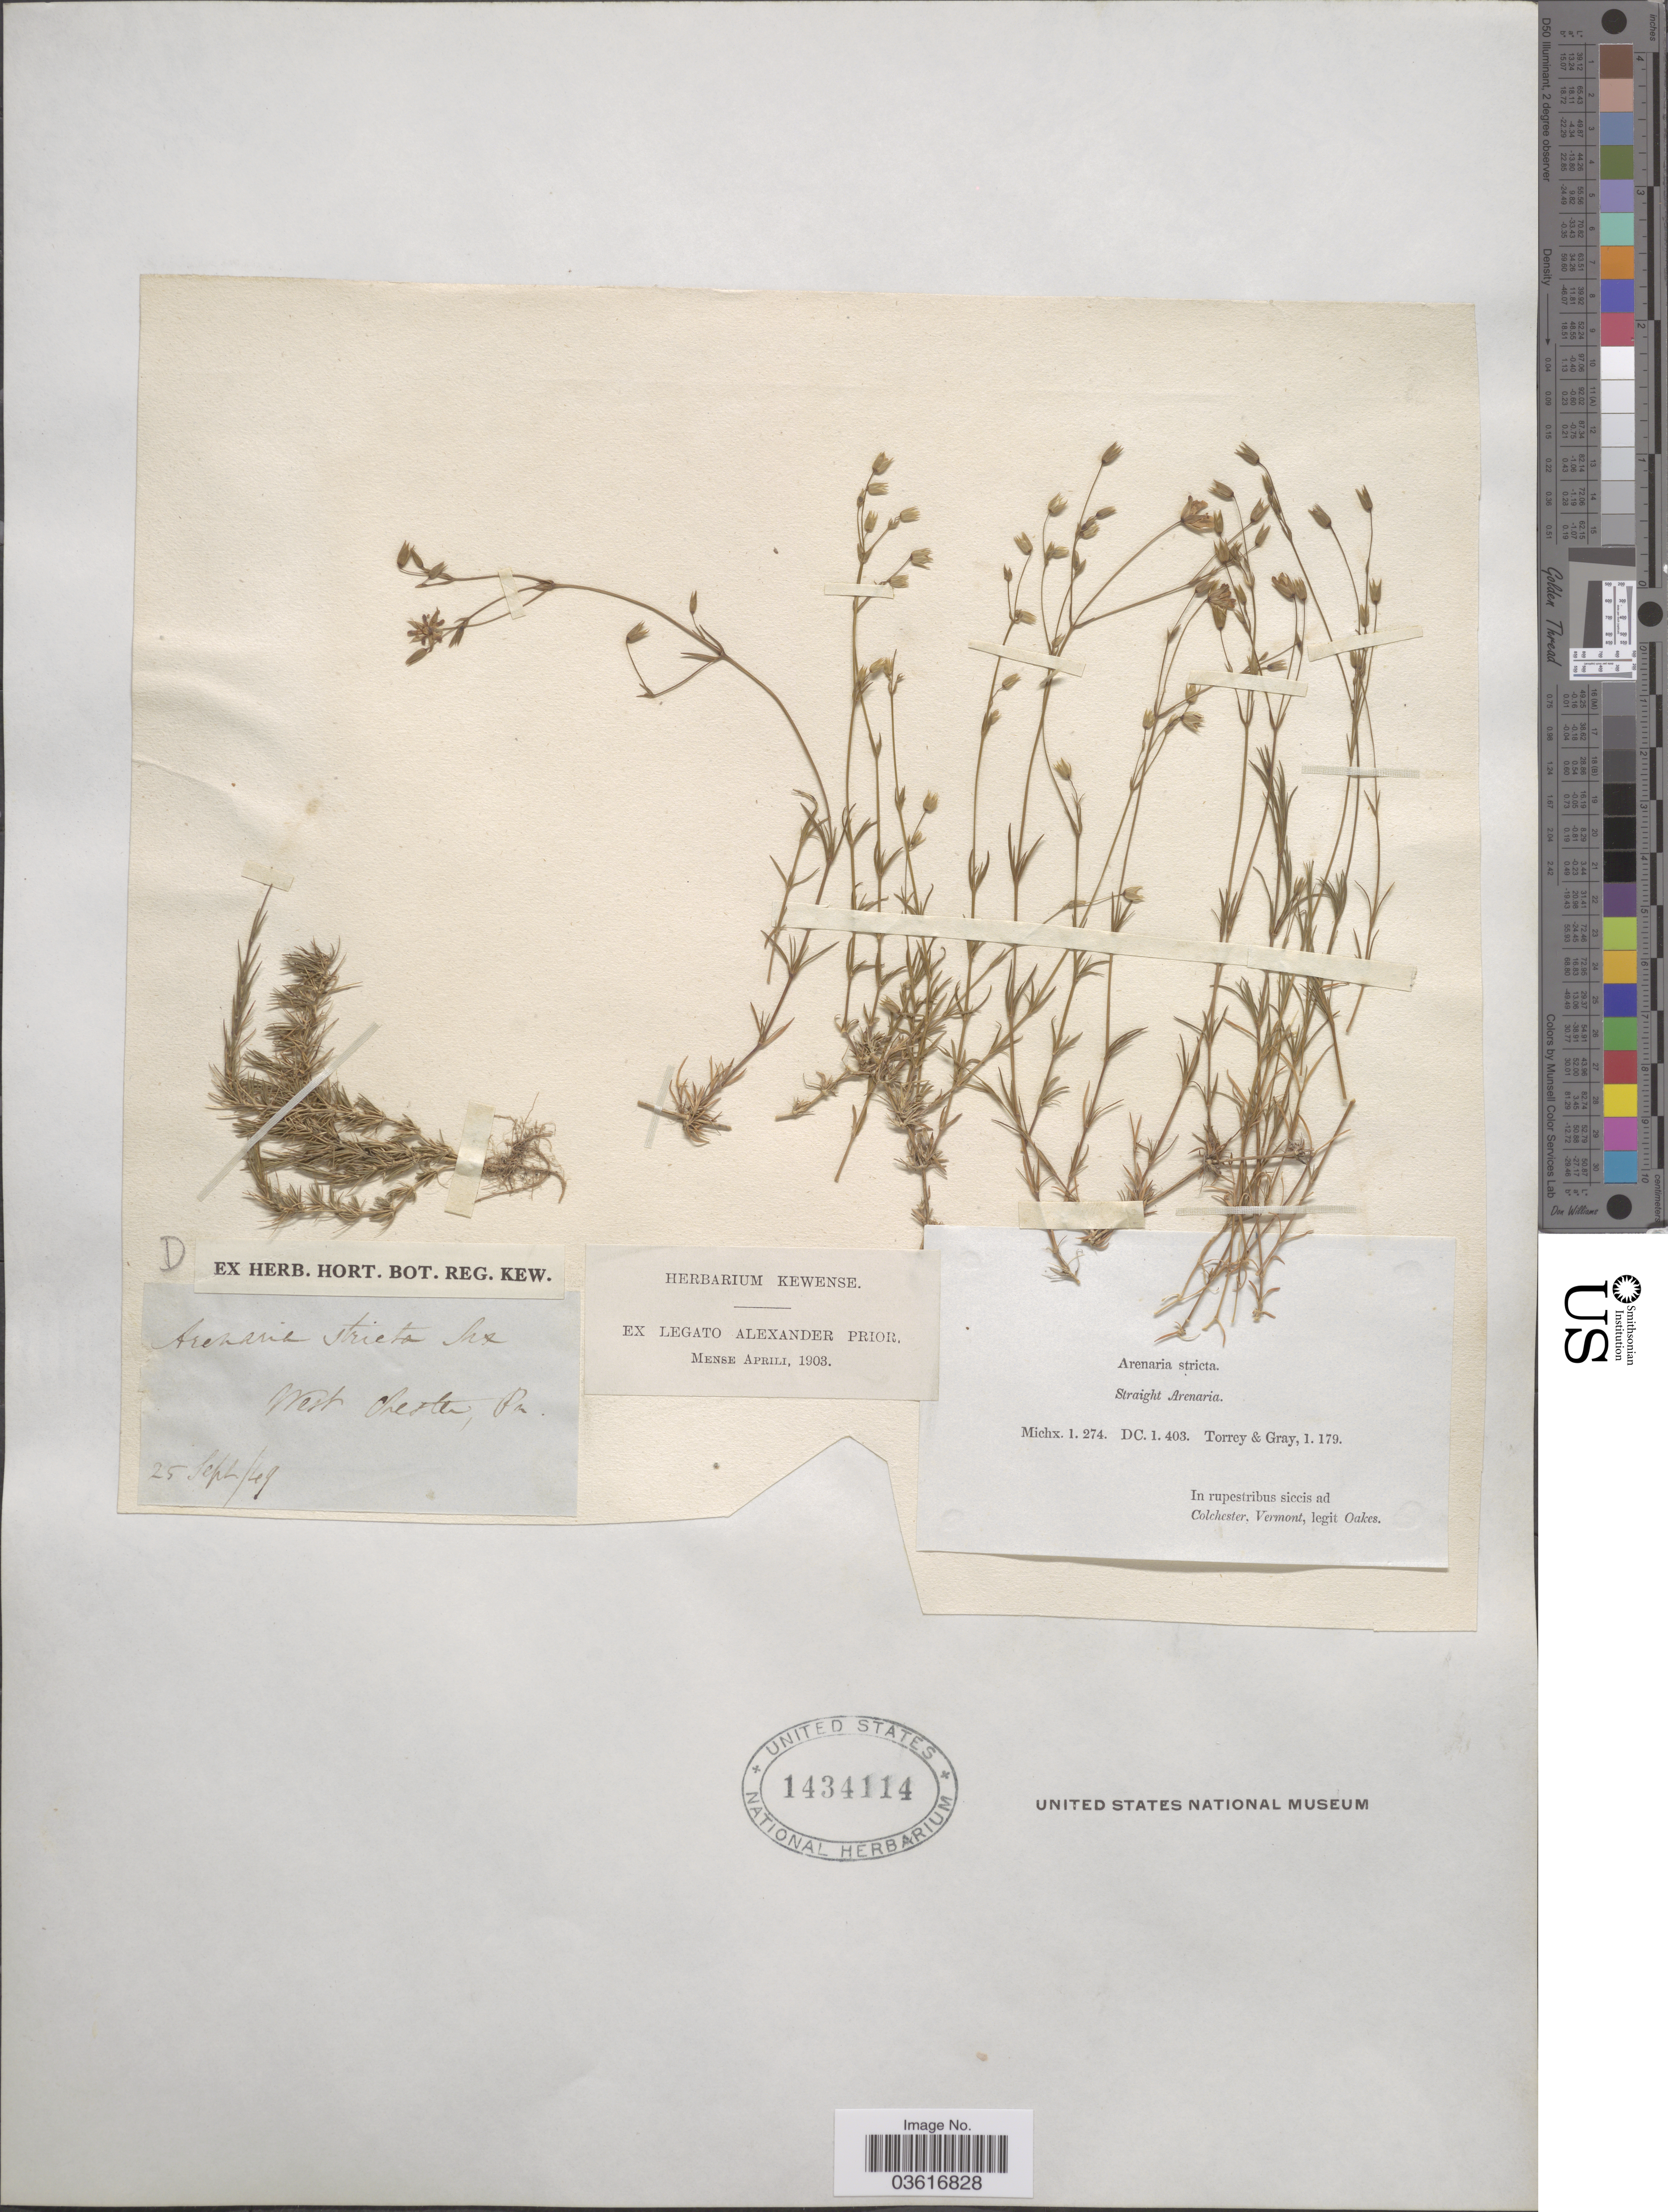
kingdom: Plantae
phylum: Tracheophyta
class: Magnoliopsida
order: Caryophyllales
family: Caryophyllaceae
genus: Minuartia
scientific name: Minuartia stricta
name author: (Sw.) Hiern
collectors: -. Oakes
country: United States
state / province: Vermont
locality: Ad Colchester.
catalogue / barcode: US 1434114